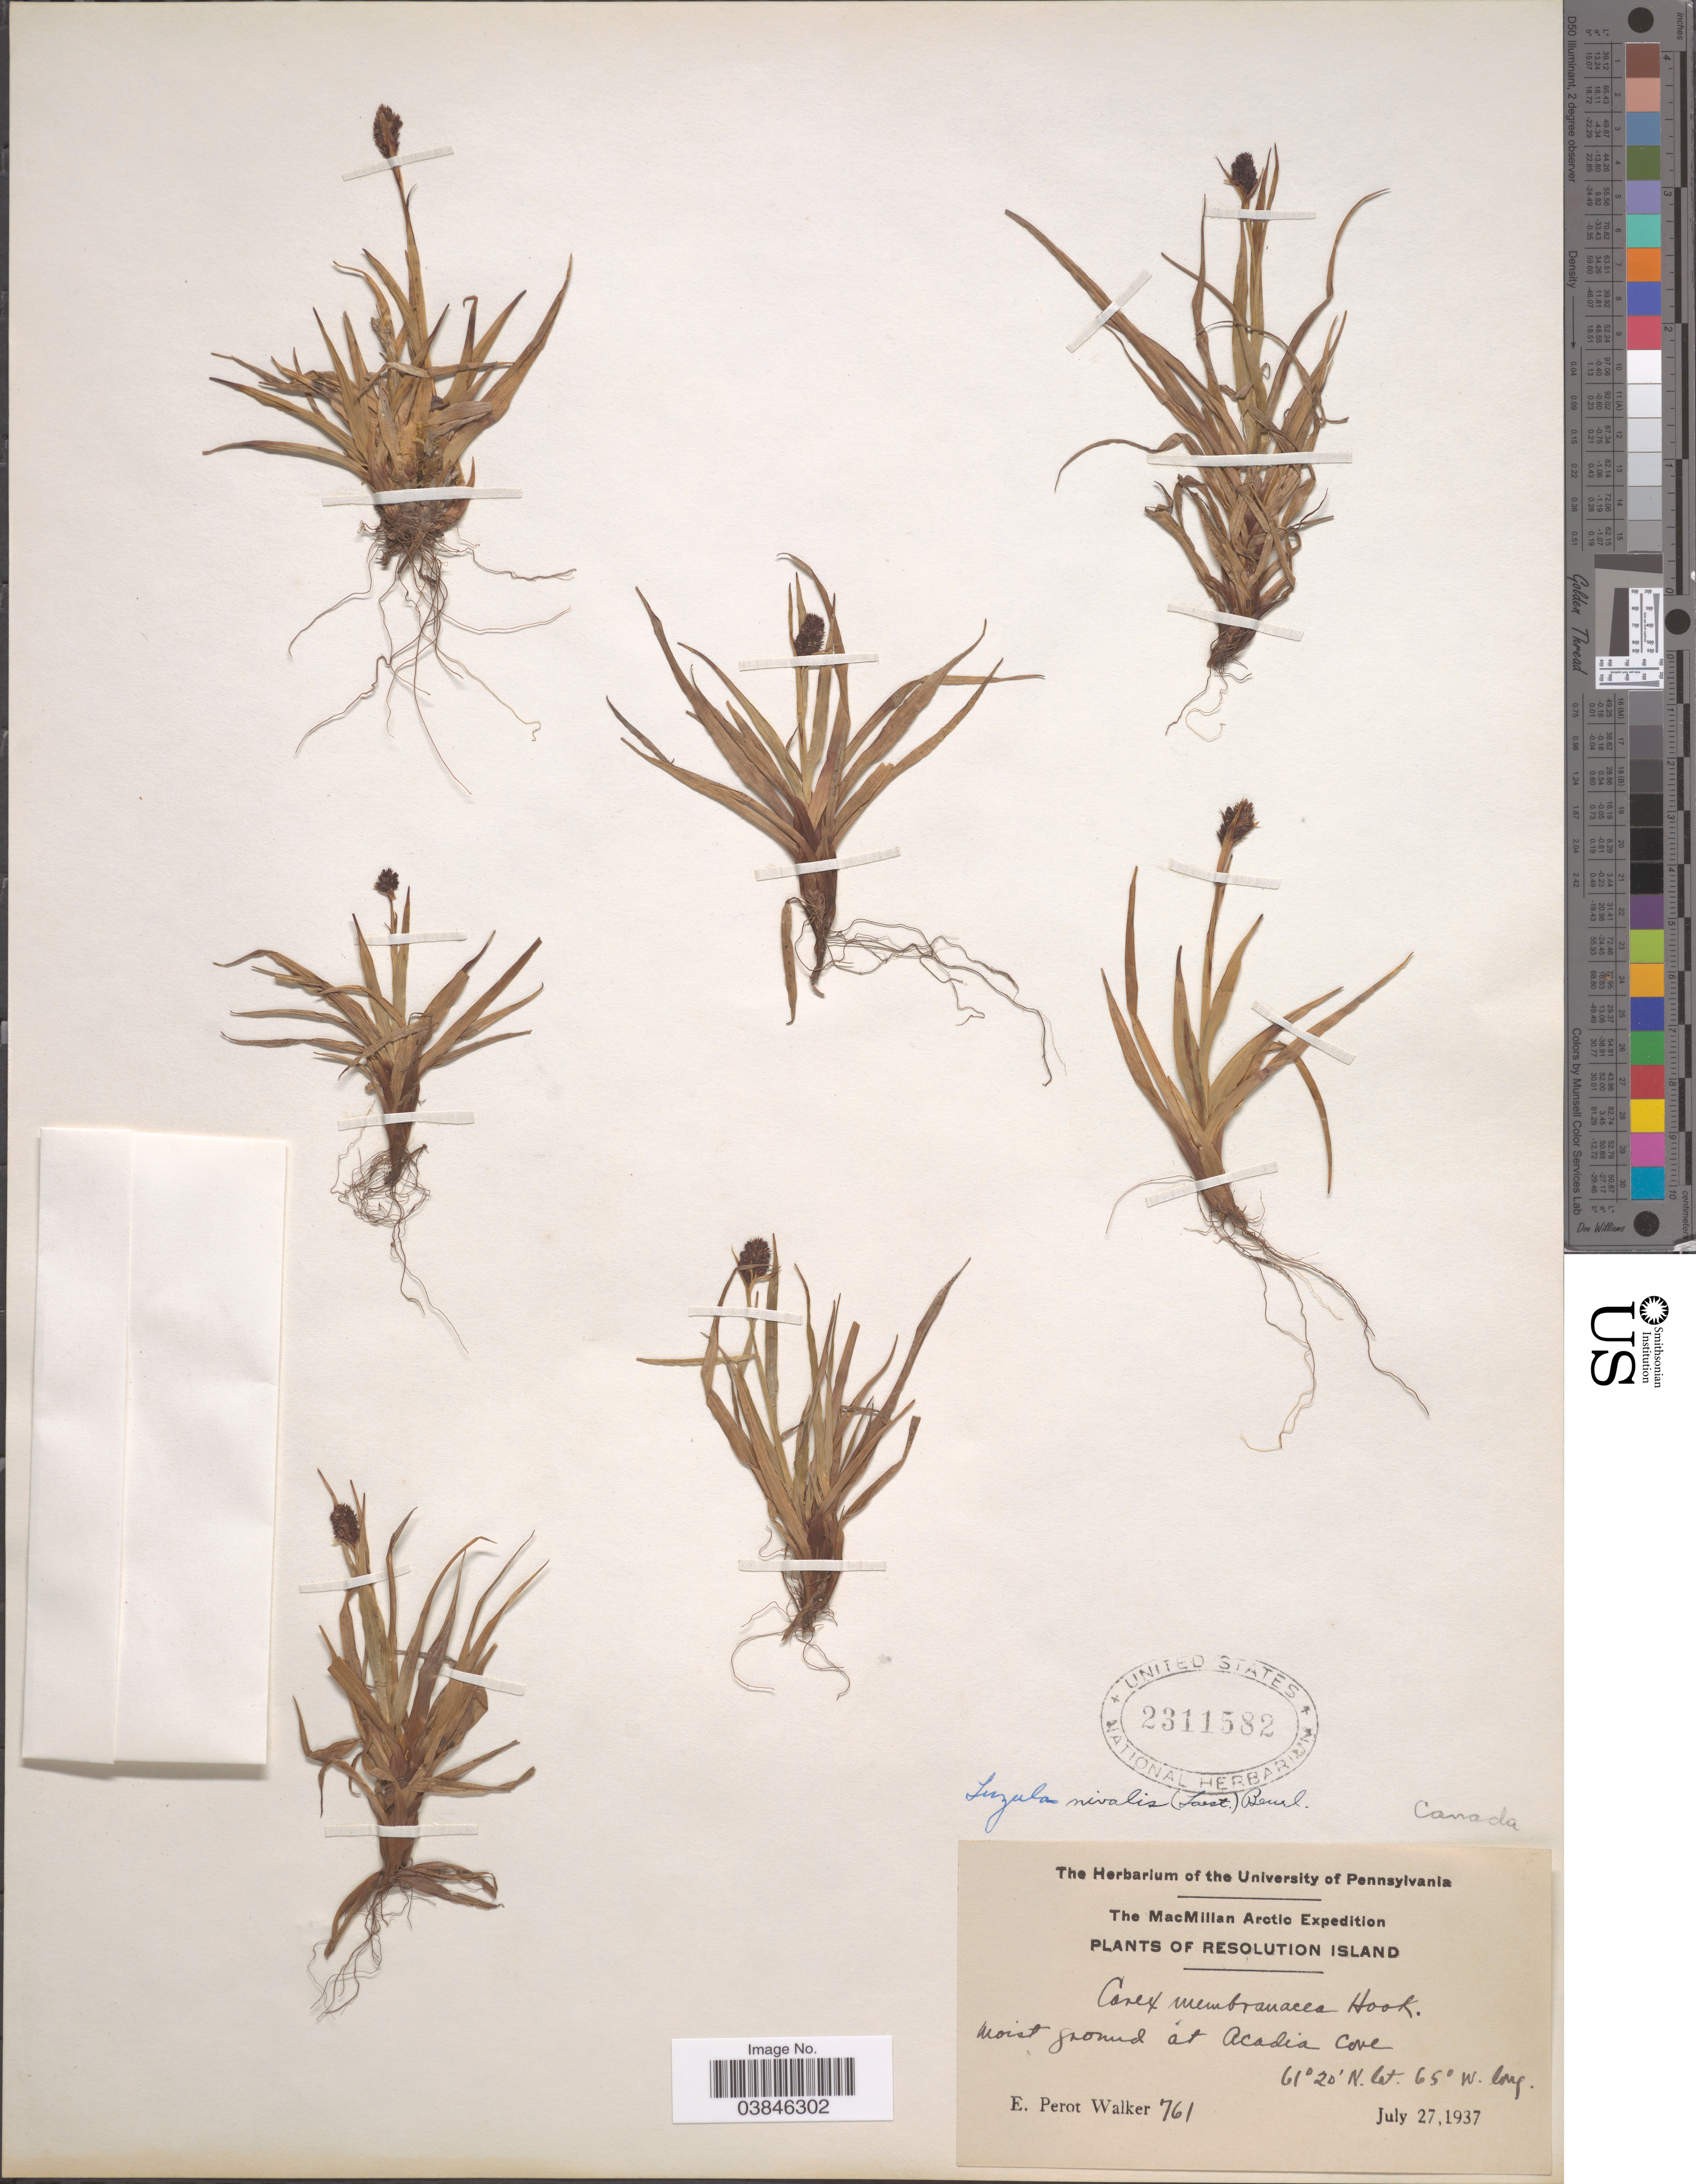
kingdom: Plantae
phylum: Tracheophyta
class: Liliopsida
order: Poales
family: Juncaceae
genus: Luzula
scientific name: Luzula nivalis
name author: (Laest.) Spreng.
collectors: E. Walker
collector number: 761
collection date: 1937-07-27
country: Canada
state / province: Nunavut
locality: The MacMillan Arctic. Resolution Island. Moist ground at Acadia Cove.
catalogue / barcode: US 2311582